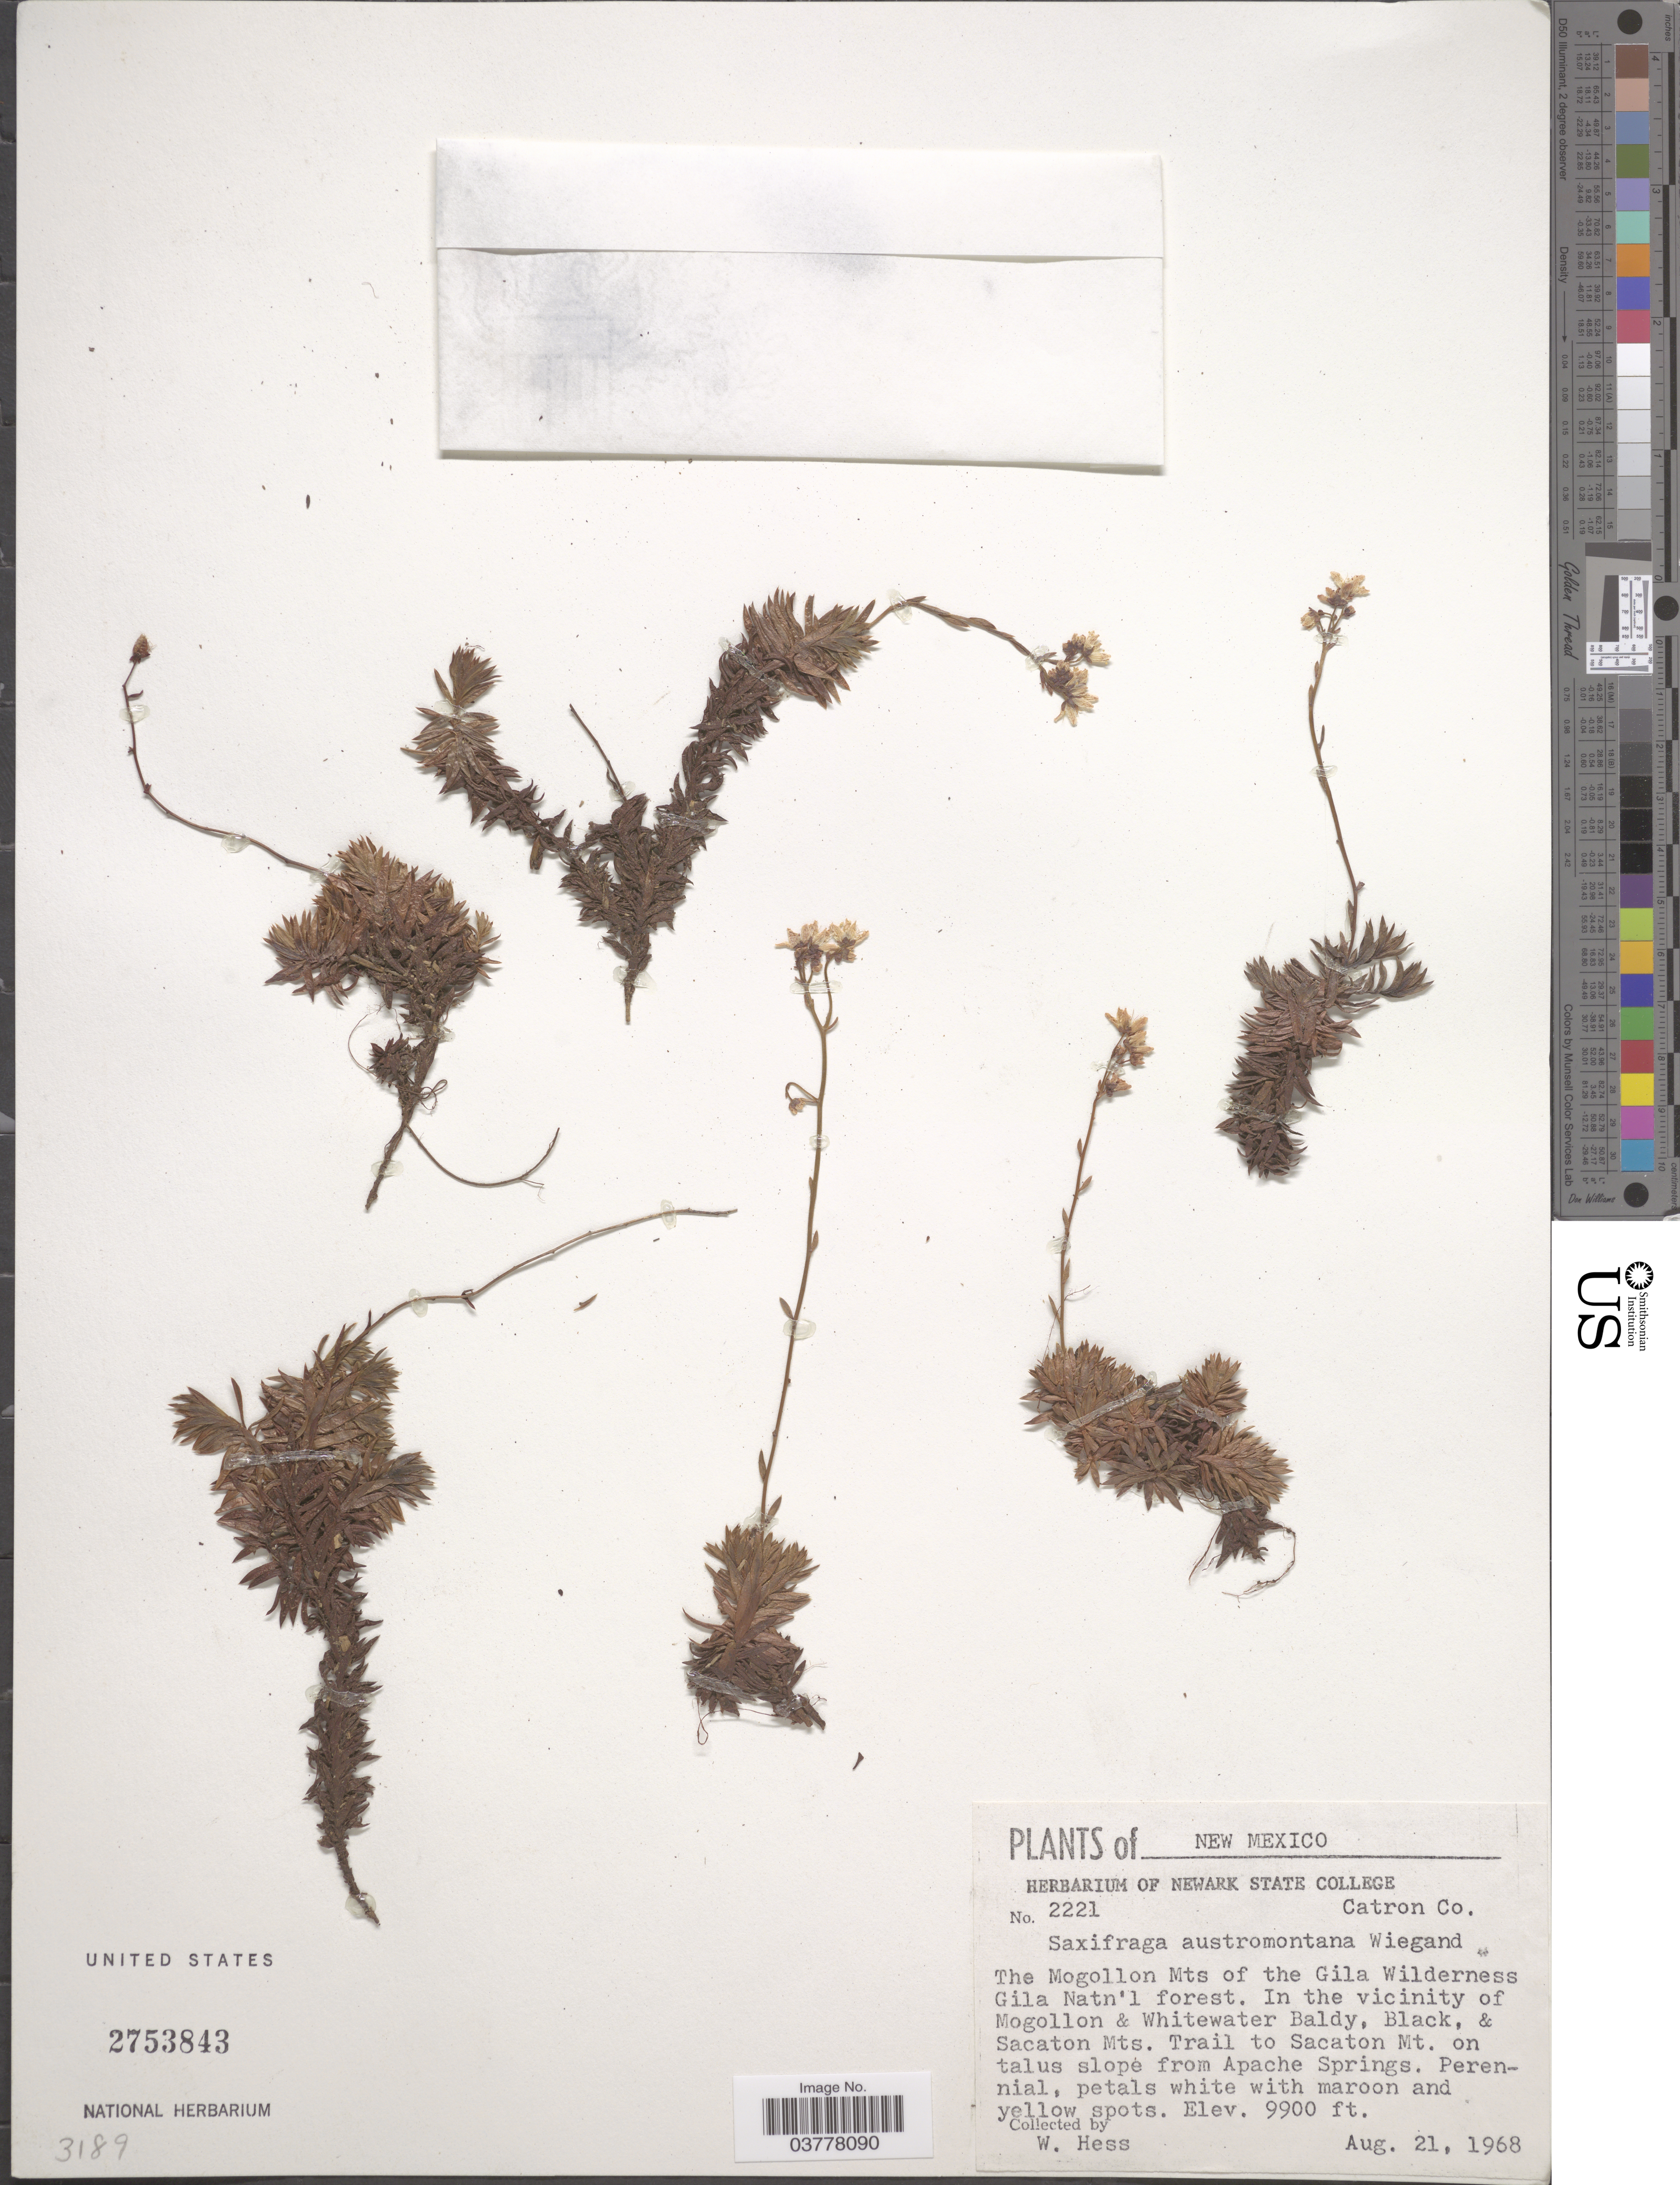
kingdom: Plantae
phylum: Tracheophyta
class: Magnoliopsida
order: Saxifragales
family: Saxifragaceae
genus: Saxifraga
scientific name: Saxifraga bronchialis subsp. austromontana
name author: (Wiegand) Piper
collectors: W. Hess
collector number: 2221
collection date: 1968-08-21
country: United States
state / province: New Mexico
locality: Catron Co. The Mogollon Mts of the Gila Wilderness Gila Natn'l forest. In the vicinity of Mogollon & Whitewater Baldy, Black, & Sacaton Mts. Trail to Sacaton Mt. on talus slope from Apache Springs.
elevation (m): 3018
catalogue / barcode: US 2753843